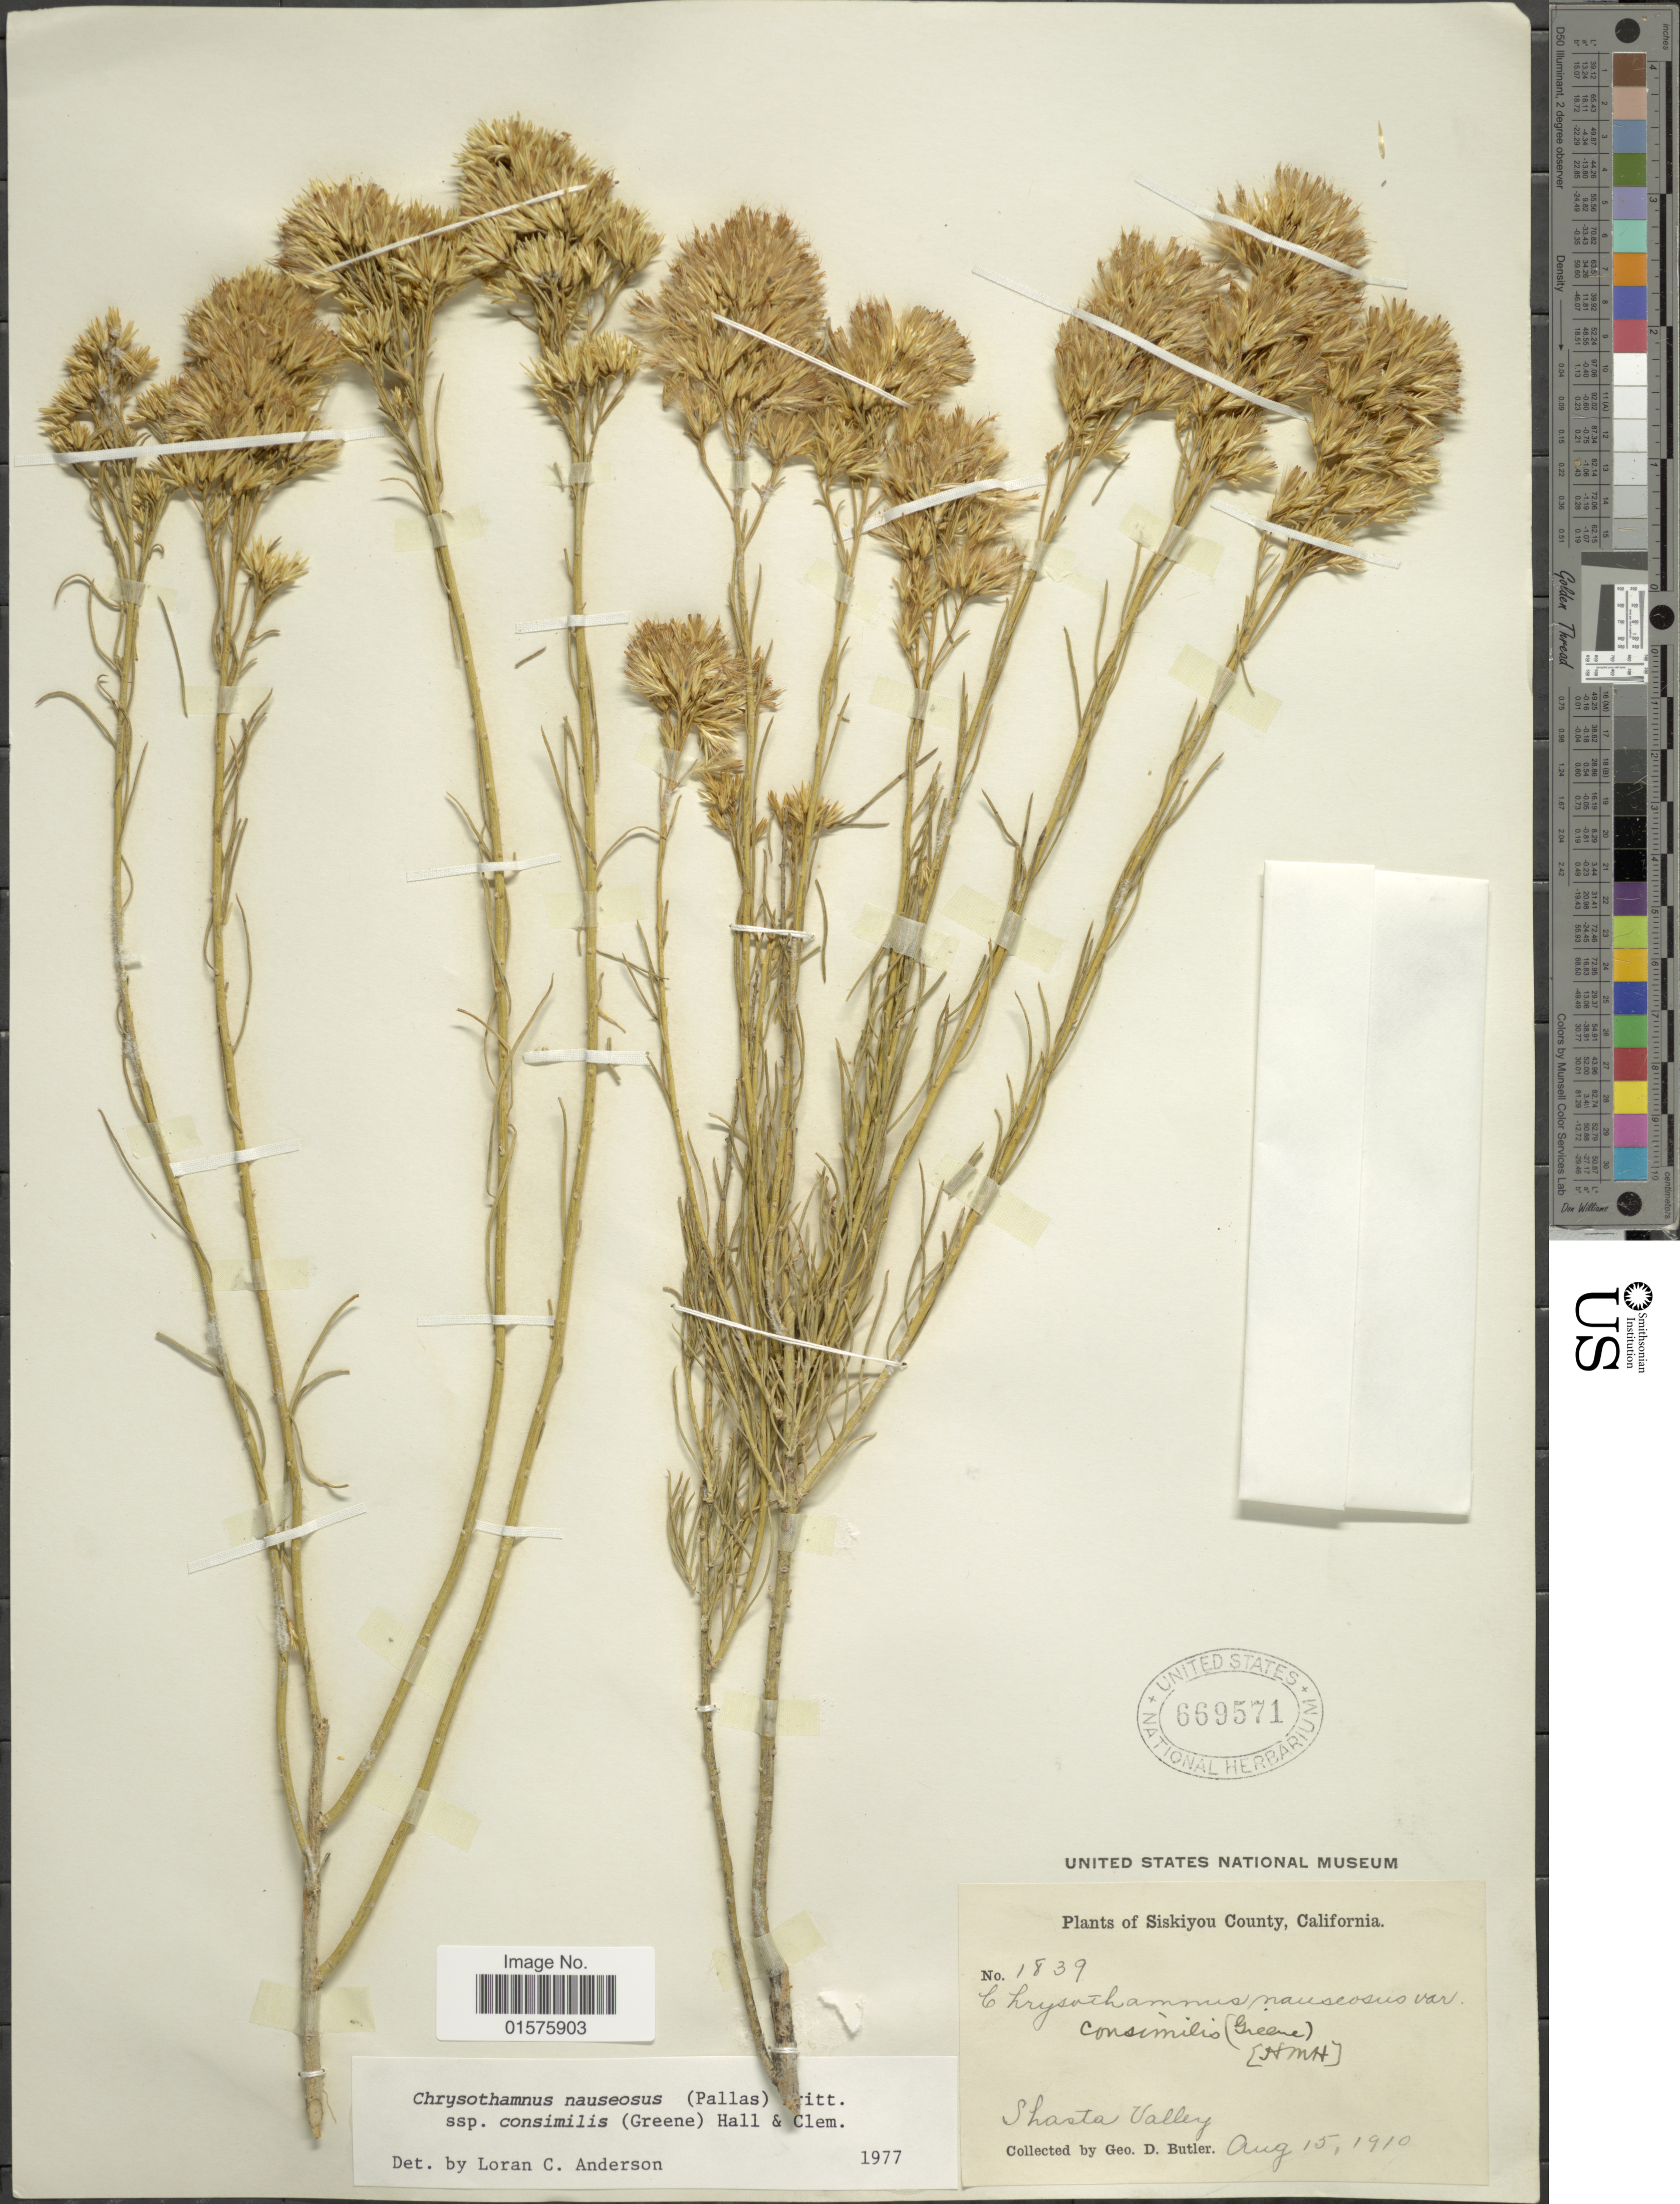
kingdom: Plantae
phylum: Tracheophyta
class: Magnoliopsida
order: Asterales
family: Asteraceae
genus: Ericameria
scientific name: Ericameria nauseosa var. oreophila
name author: (A. Nelson) G.L. Nesom & G.I. Baird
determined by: Urbatsch, Lowell E., Curator (LSU), Louisiana State University (UNITED STATES)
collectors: G. D. Butler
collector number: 1839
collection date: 1910-08-15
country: United States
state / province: California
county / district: Siskiyou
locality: Siskiyou County, Shasta Valley.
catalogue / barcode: US 669571